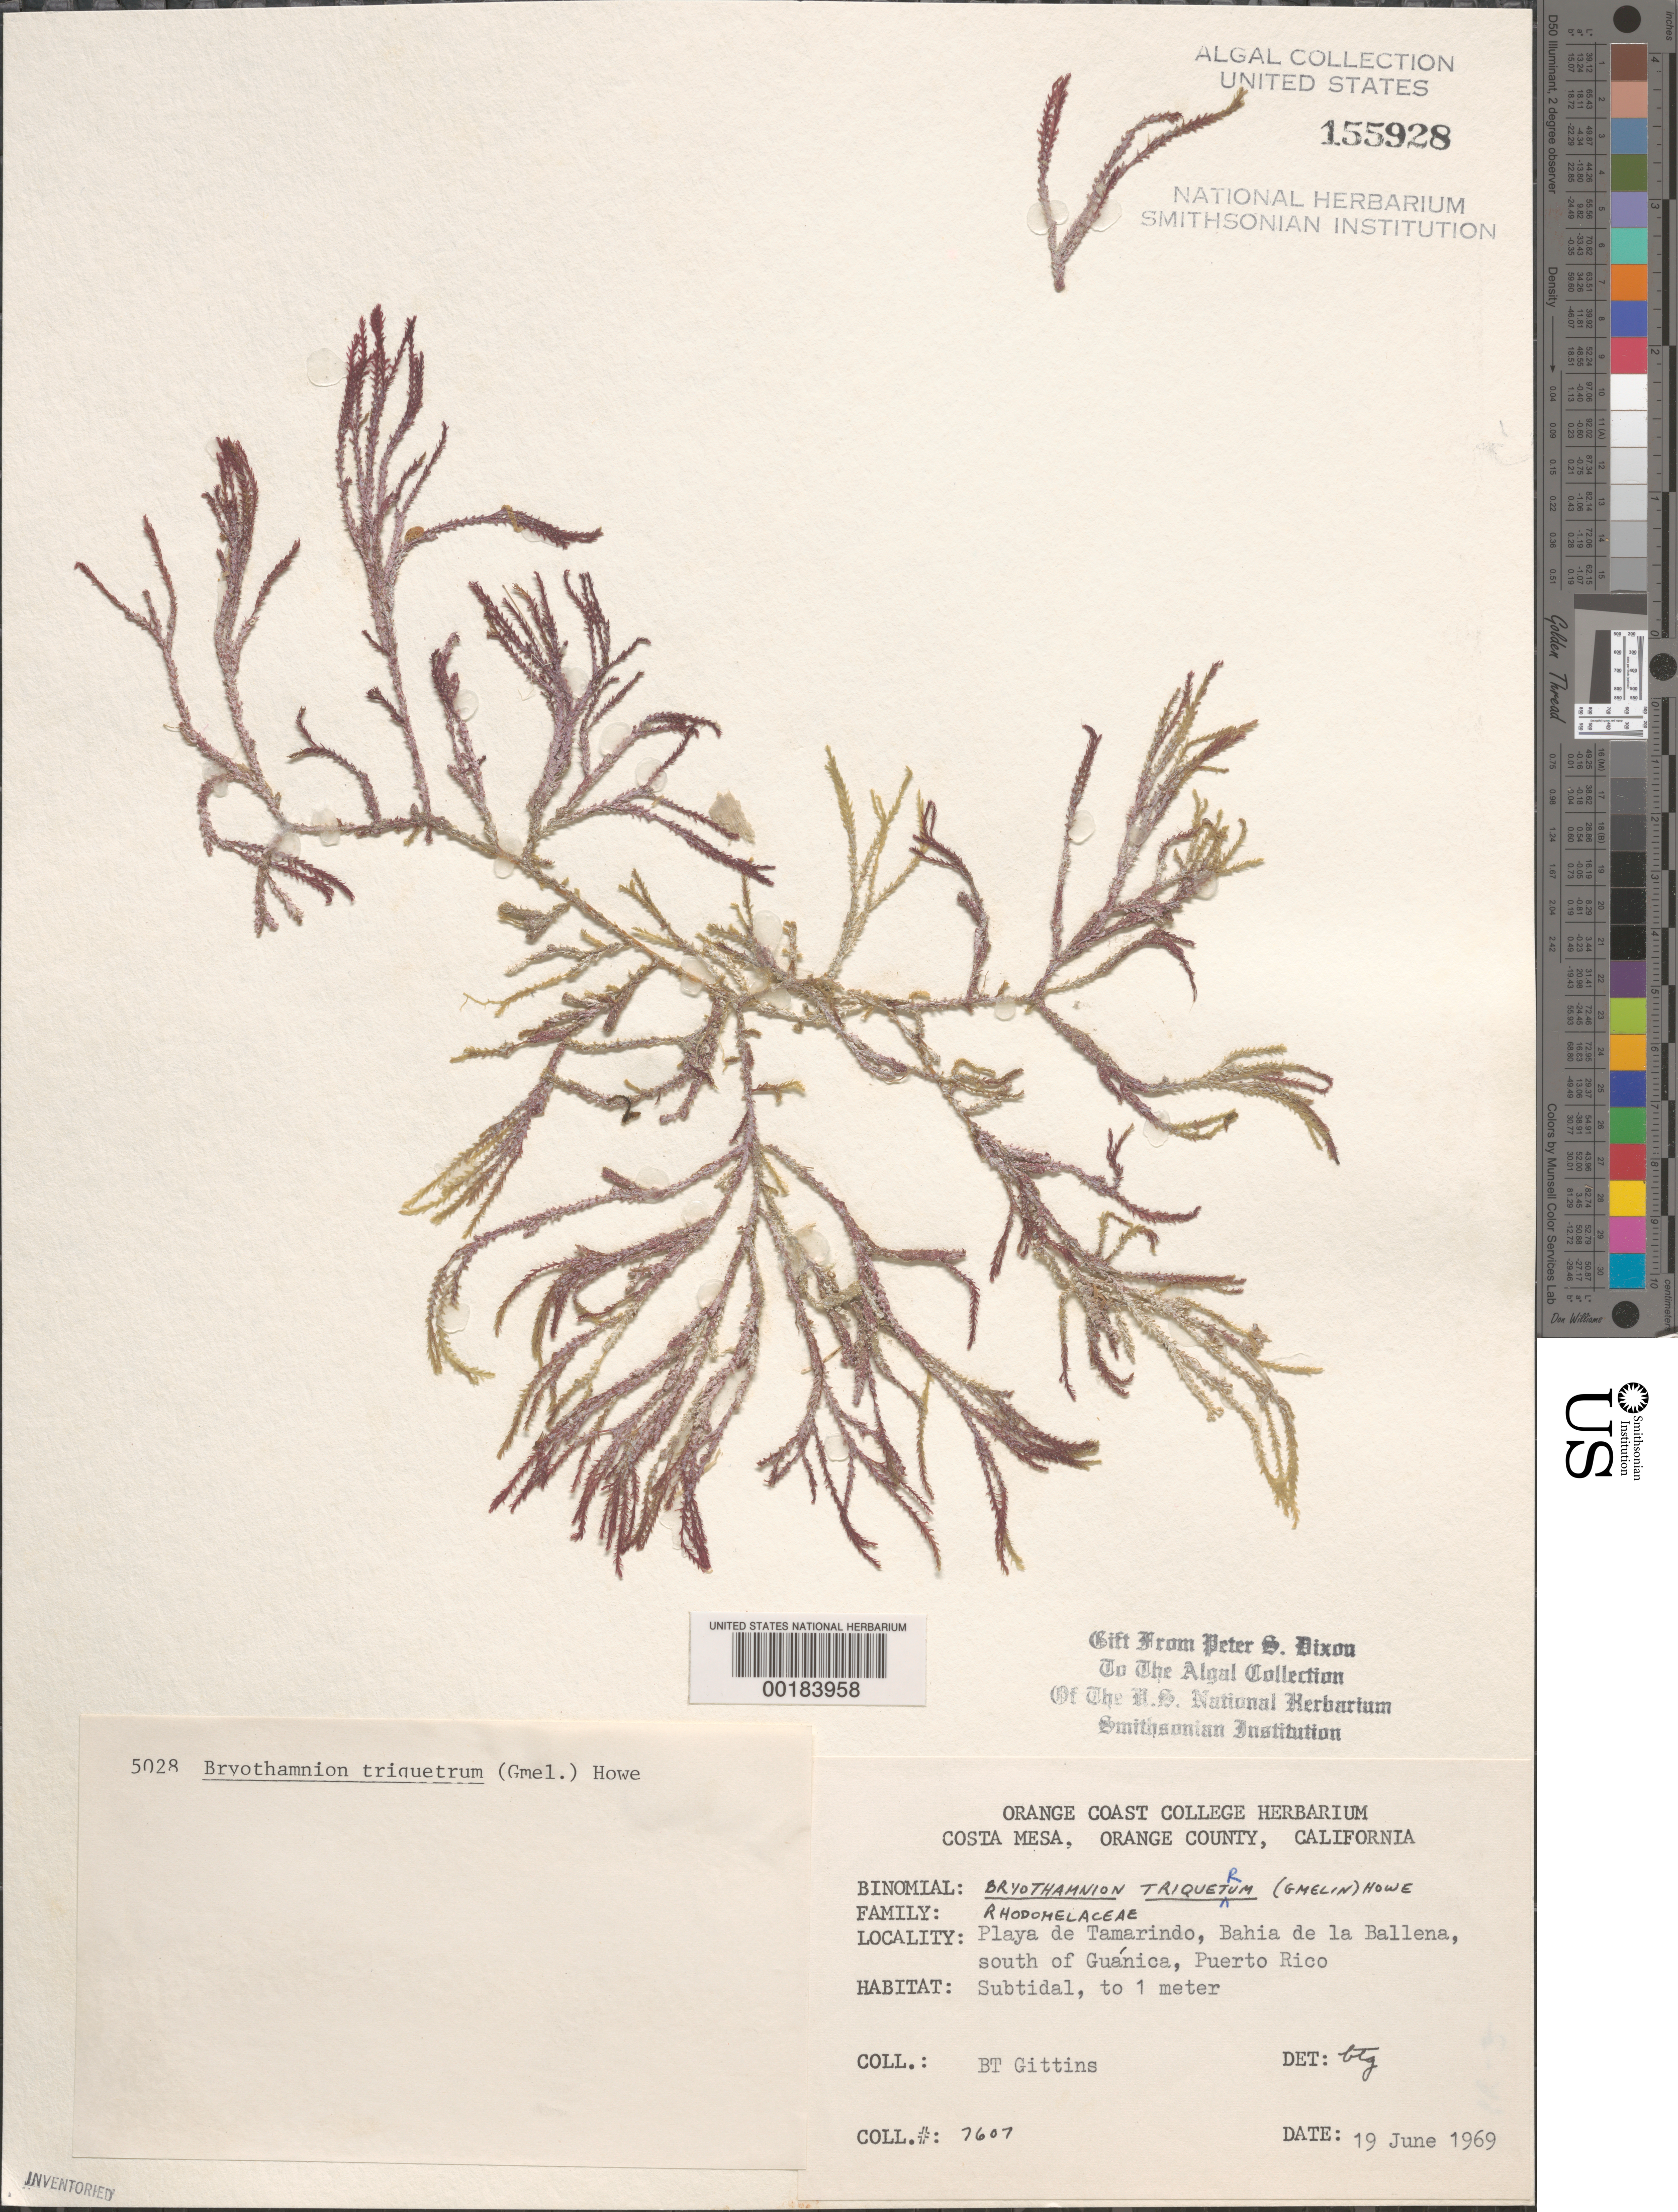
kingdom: Plantae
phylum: Rhodophyta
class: Florideophyceae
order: Ceramiales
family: Rhodomelaceae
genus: Alsidium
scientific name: Alsidium triquetrum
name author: (S.G. Gmel.) Trevis.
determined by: Algae name updating Project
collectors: B. Gittins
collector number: BTG 7607 & PSD 5028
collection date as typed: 19 Jun 1969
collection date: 1969-06-19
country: Puerto Rico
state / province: Guanica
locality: Playa de tamarindo, bahia de la ballena, south of guanica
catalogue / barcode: US 155928